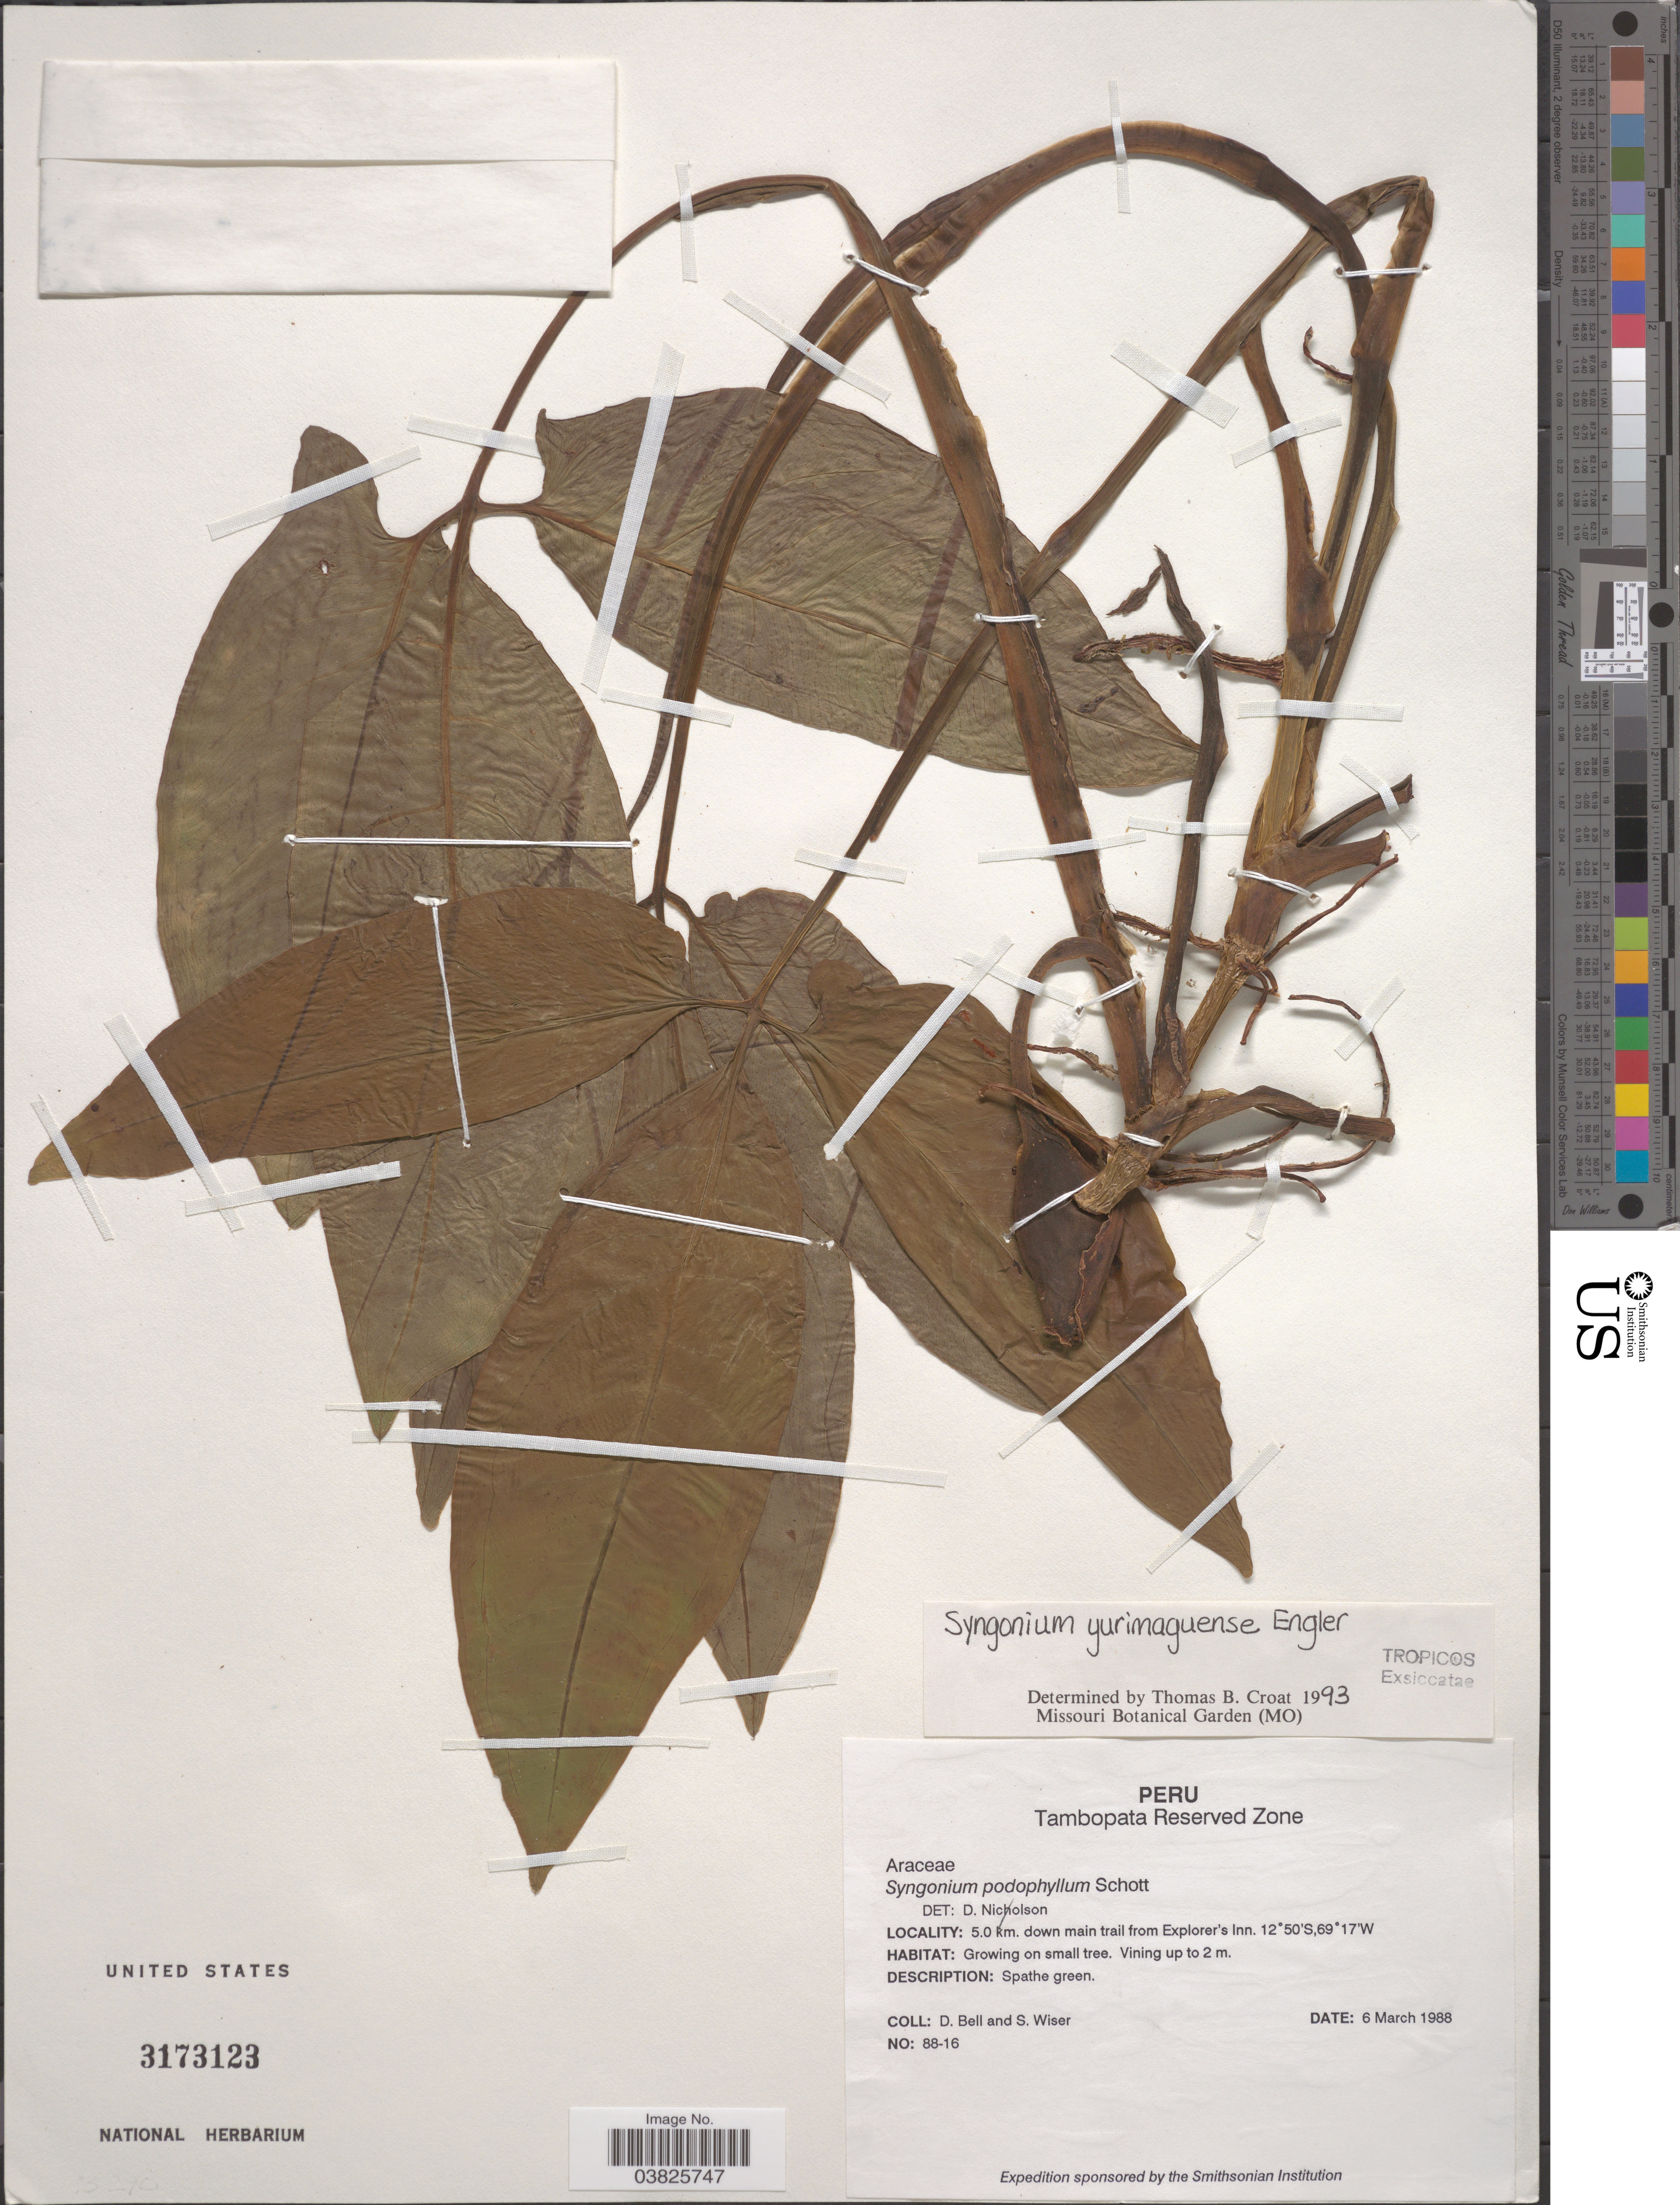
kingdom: Plantae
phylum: Tracheophyta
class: Liliopsida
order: Alismatales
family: Araceae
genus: Syngonium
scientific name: Syngonium yurimaguense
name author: Engl.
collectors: D. A. Bell & S. Wiser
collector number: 88-16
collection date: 1988-03-06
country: Peru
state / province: Madre de Dios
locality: Tambopata Reserved Zone. 5.0 km. down main trail from Explorer's Inn.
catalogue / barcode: US 3173123